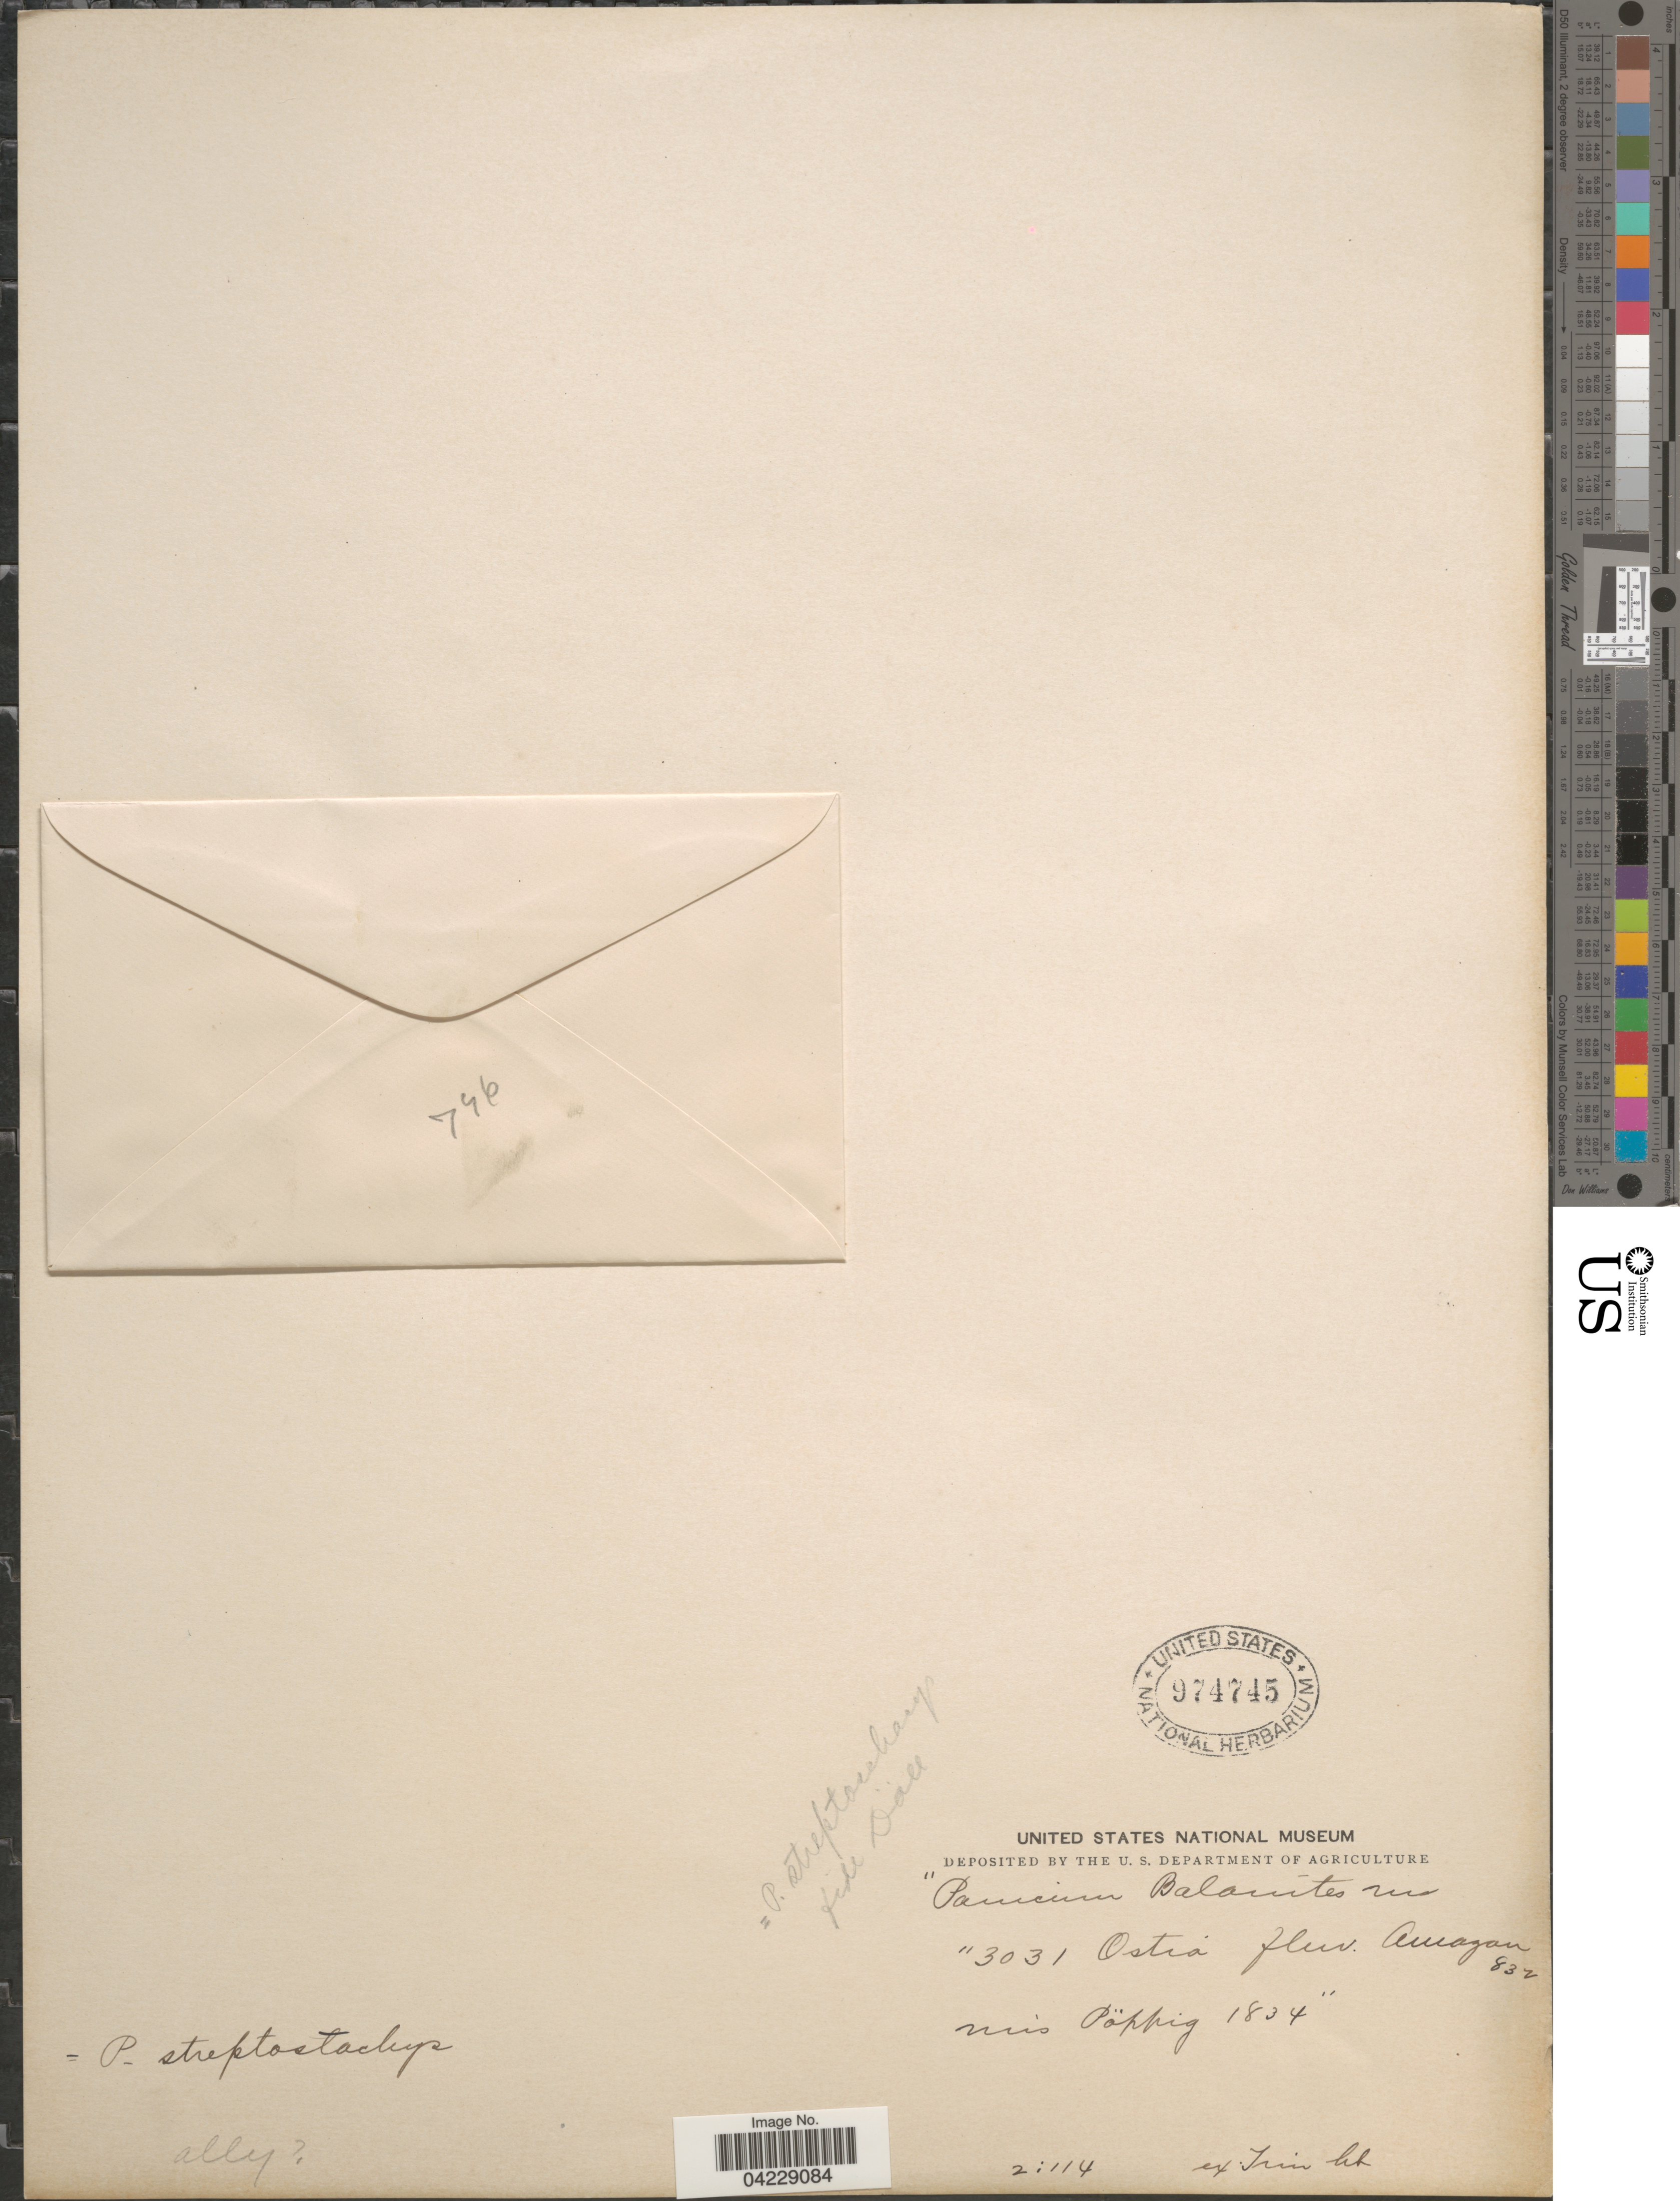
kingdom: Plantae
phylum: Tracheophyta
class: Liliopsida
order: Poales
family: Poaceae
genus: Streptostachys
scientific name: Streptostachys asperifolia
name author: Desv.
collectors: -. Poppig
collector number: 3031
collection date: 1834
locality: Ostia flur. Amazon.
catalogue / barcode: US 974745